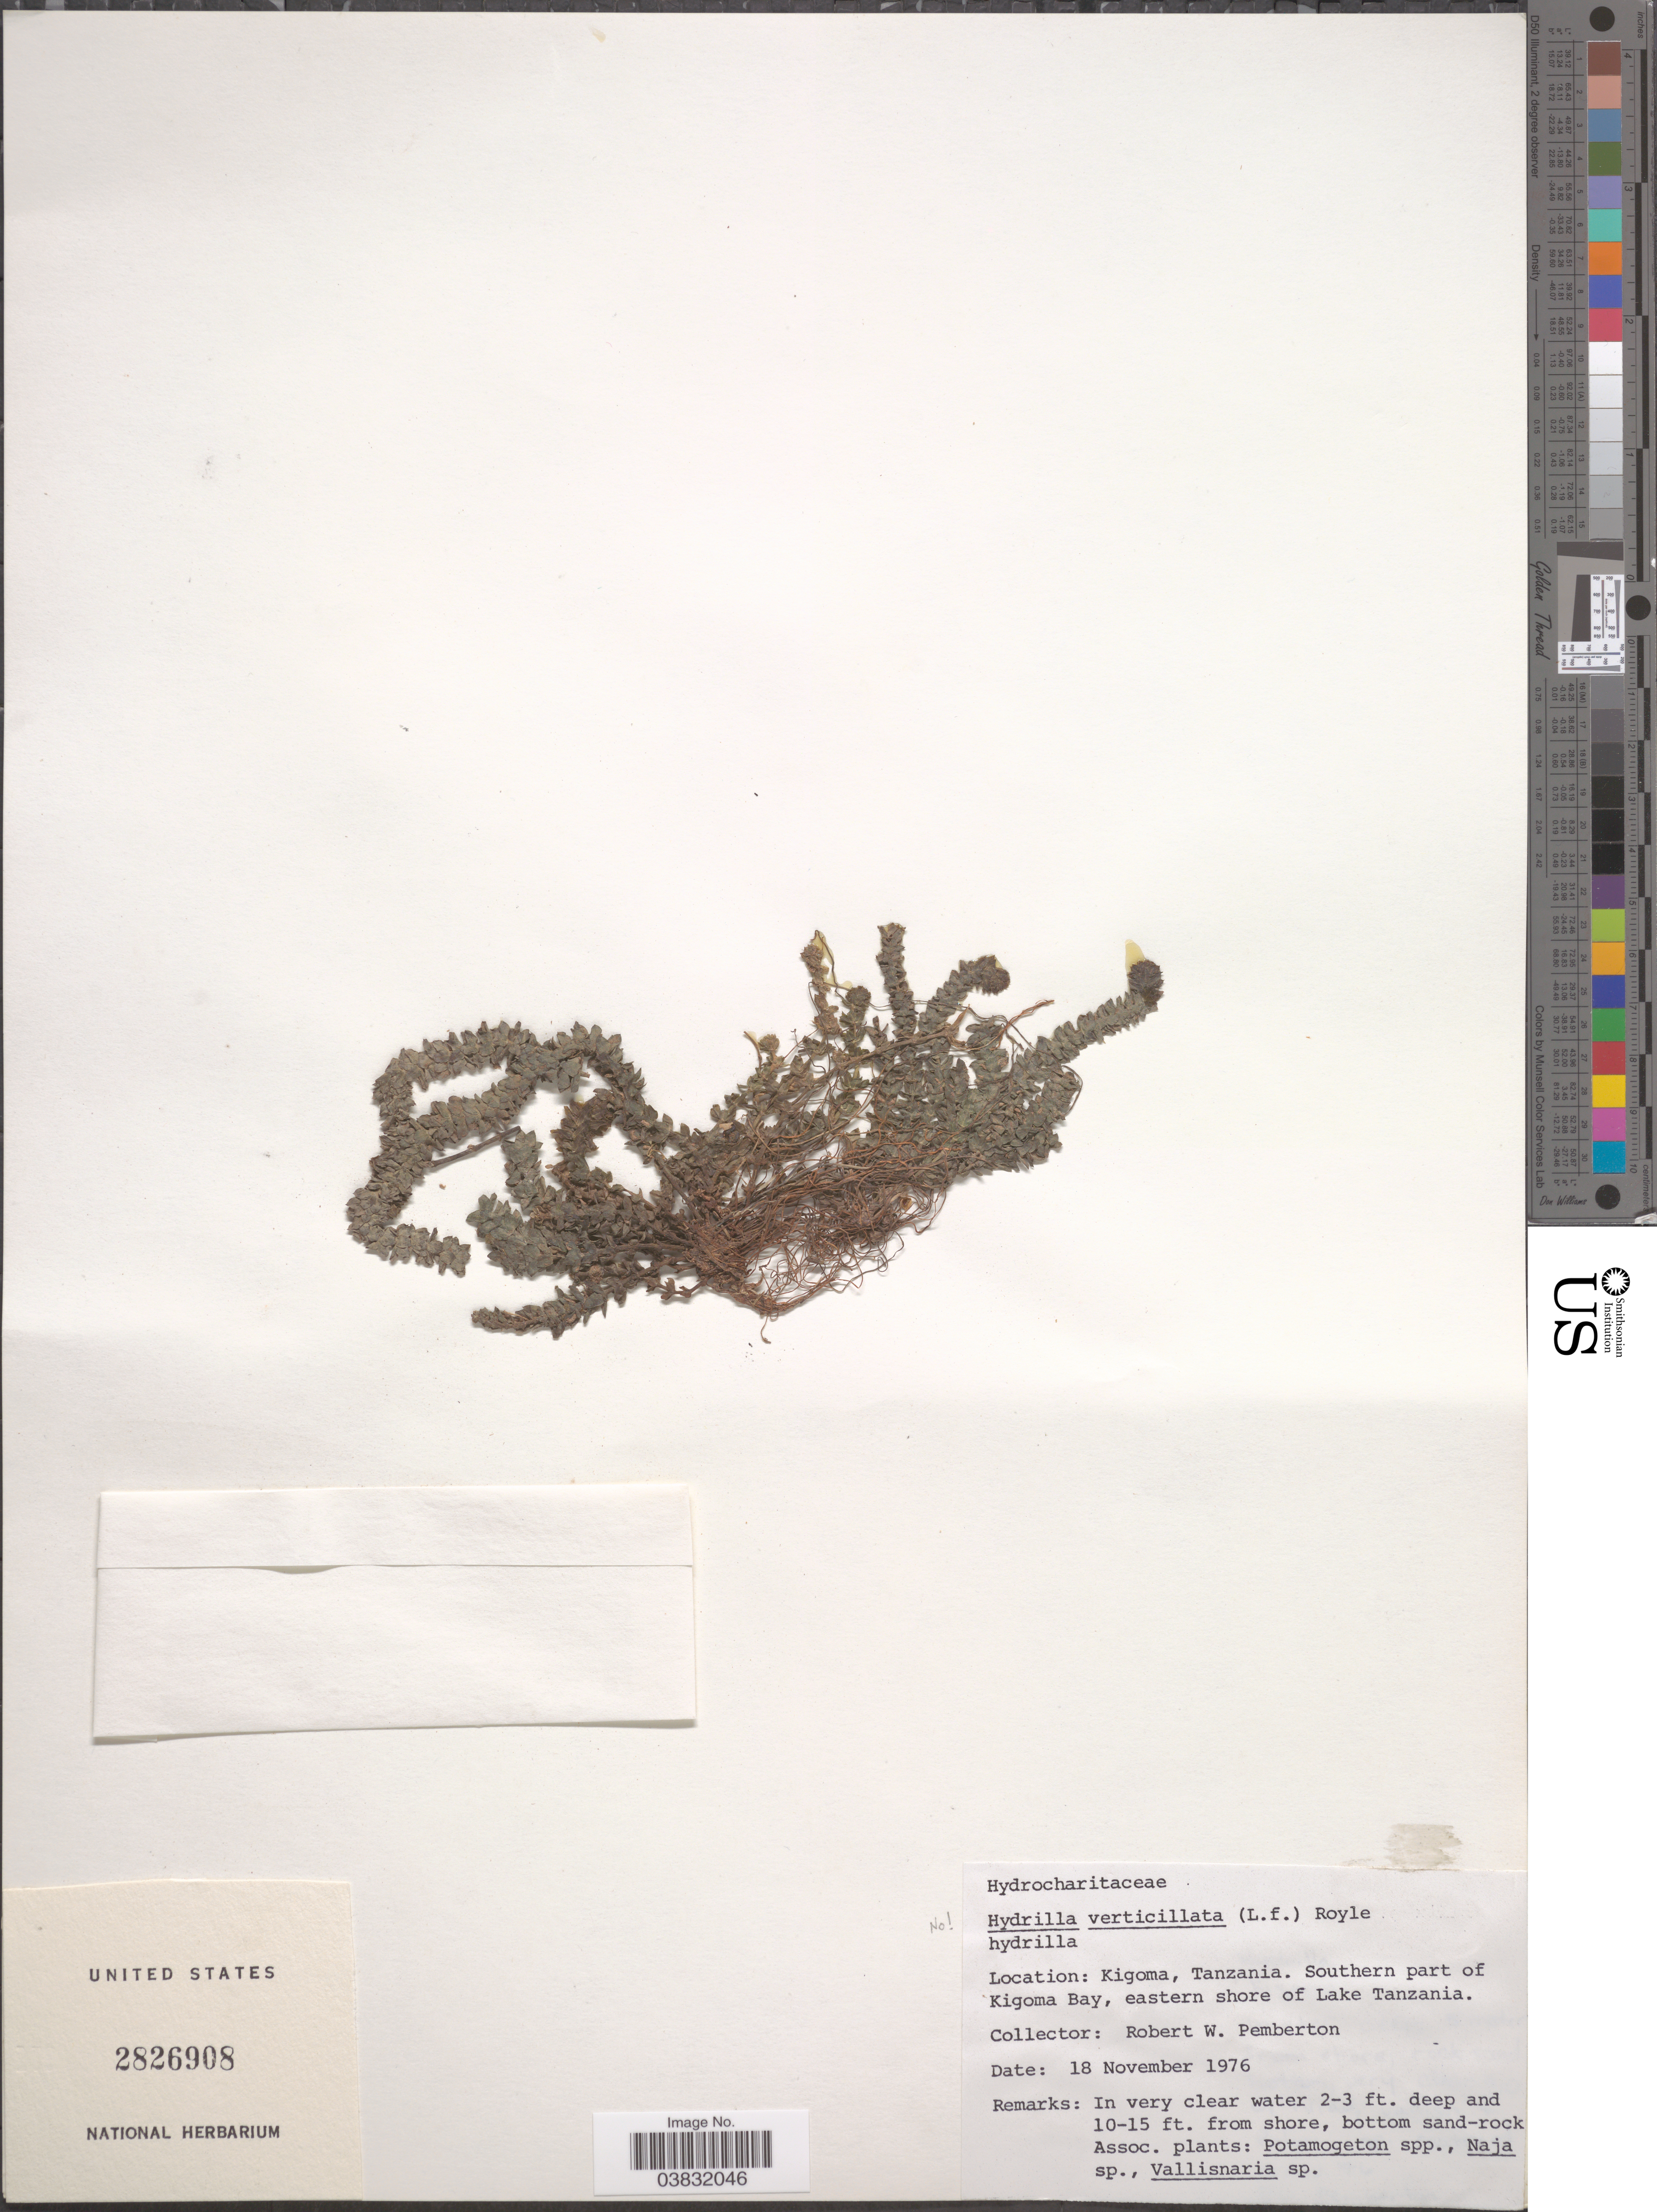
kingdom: Plantae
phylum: Tracheophyta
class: Liliopsida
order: Alismatales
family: Hydrocharitaceae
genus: Hydrilla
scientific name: Hydrilla verticillata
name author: (L. f.) Royle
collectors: R. Pemberton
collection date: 1976-11-18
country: Tanzania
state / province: Kigoma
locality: Kigoma, Tanzania. Southern part of Kigoma Bay, eastern shore of Lake Tanzania.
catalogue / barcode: US 2826908